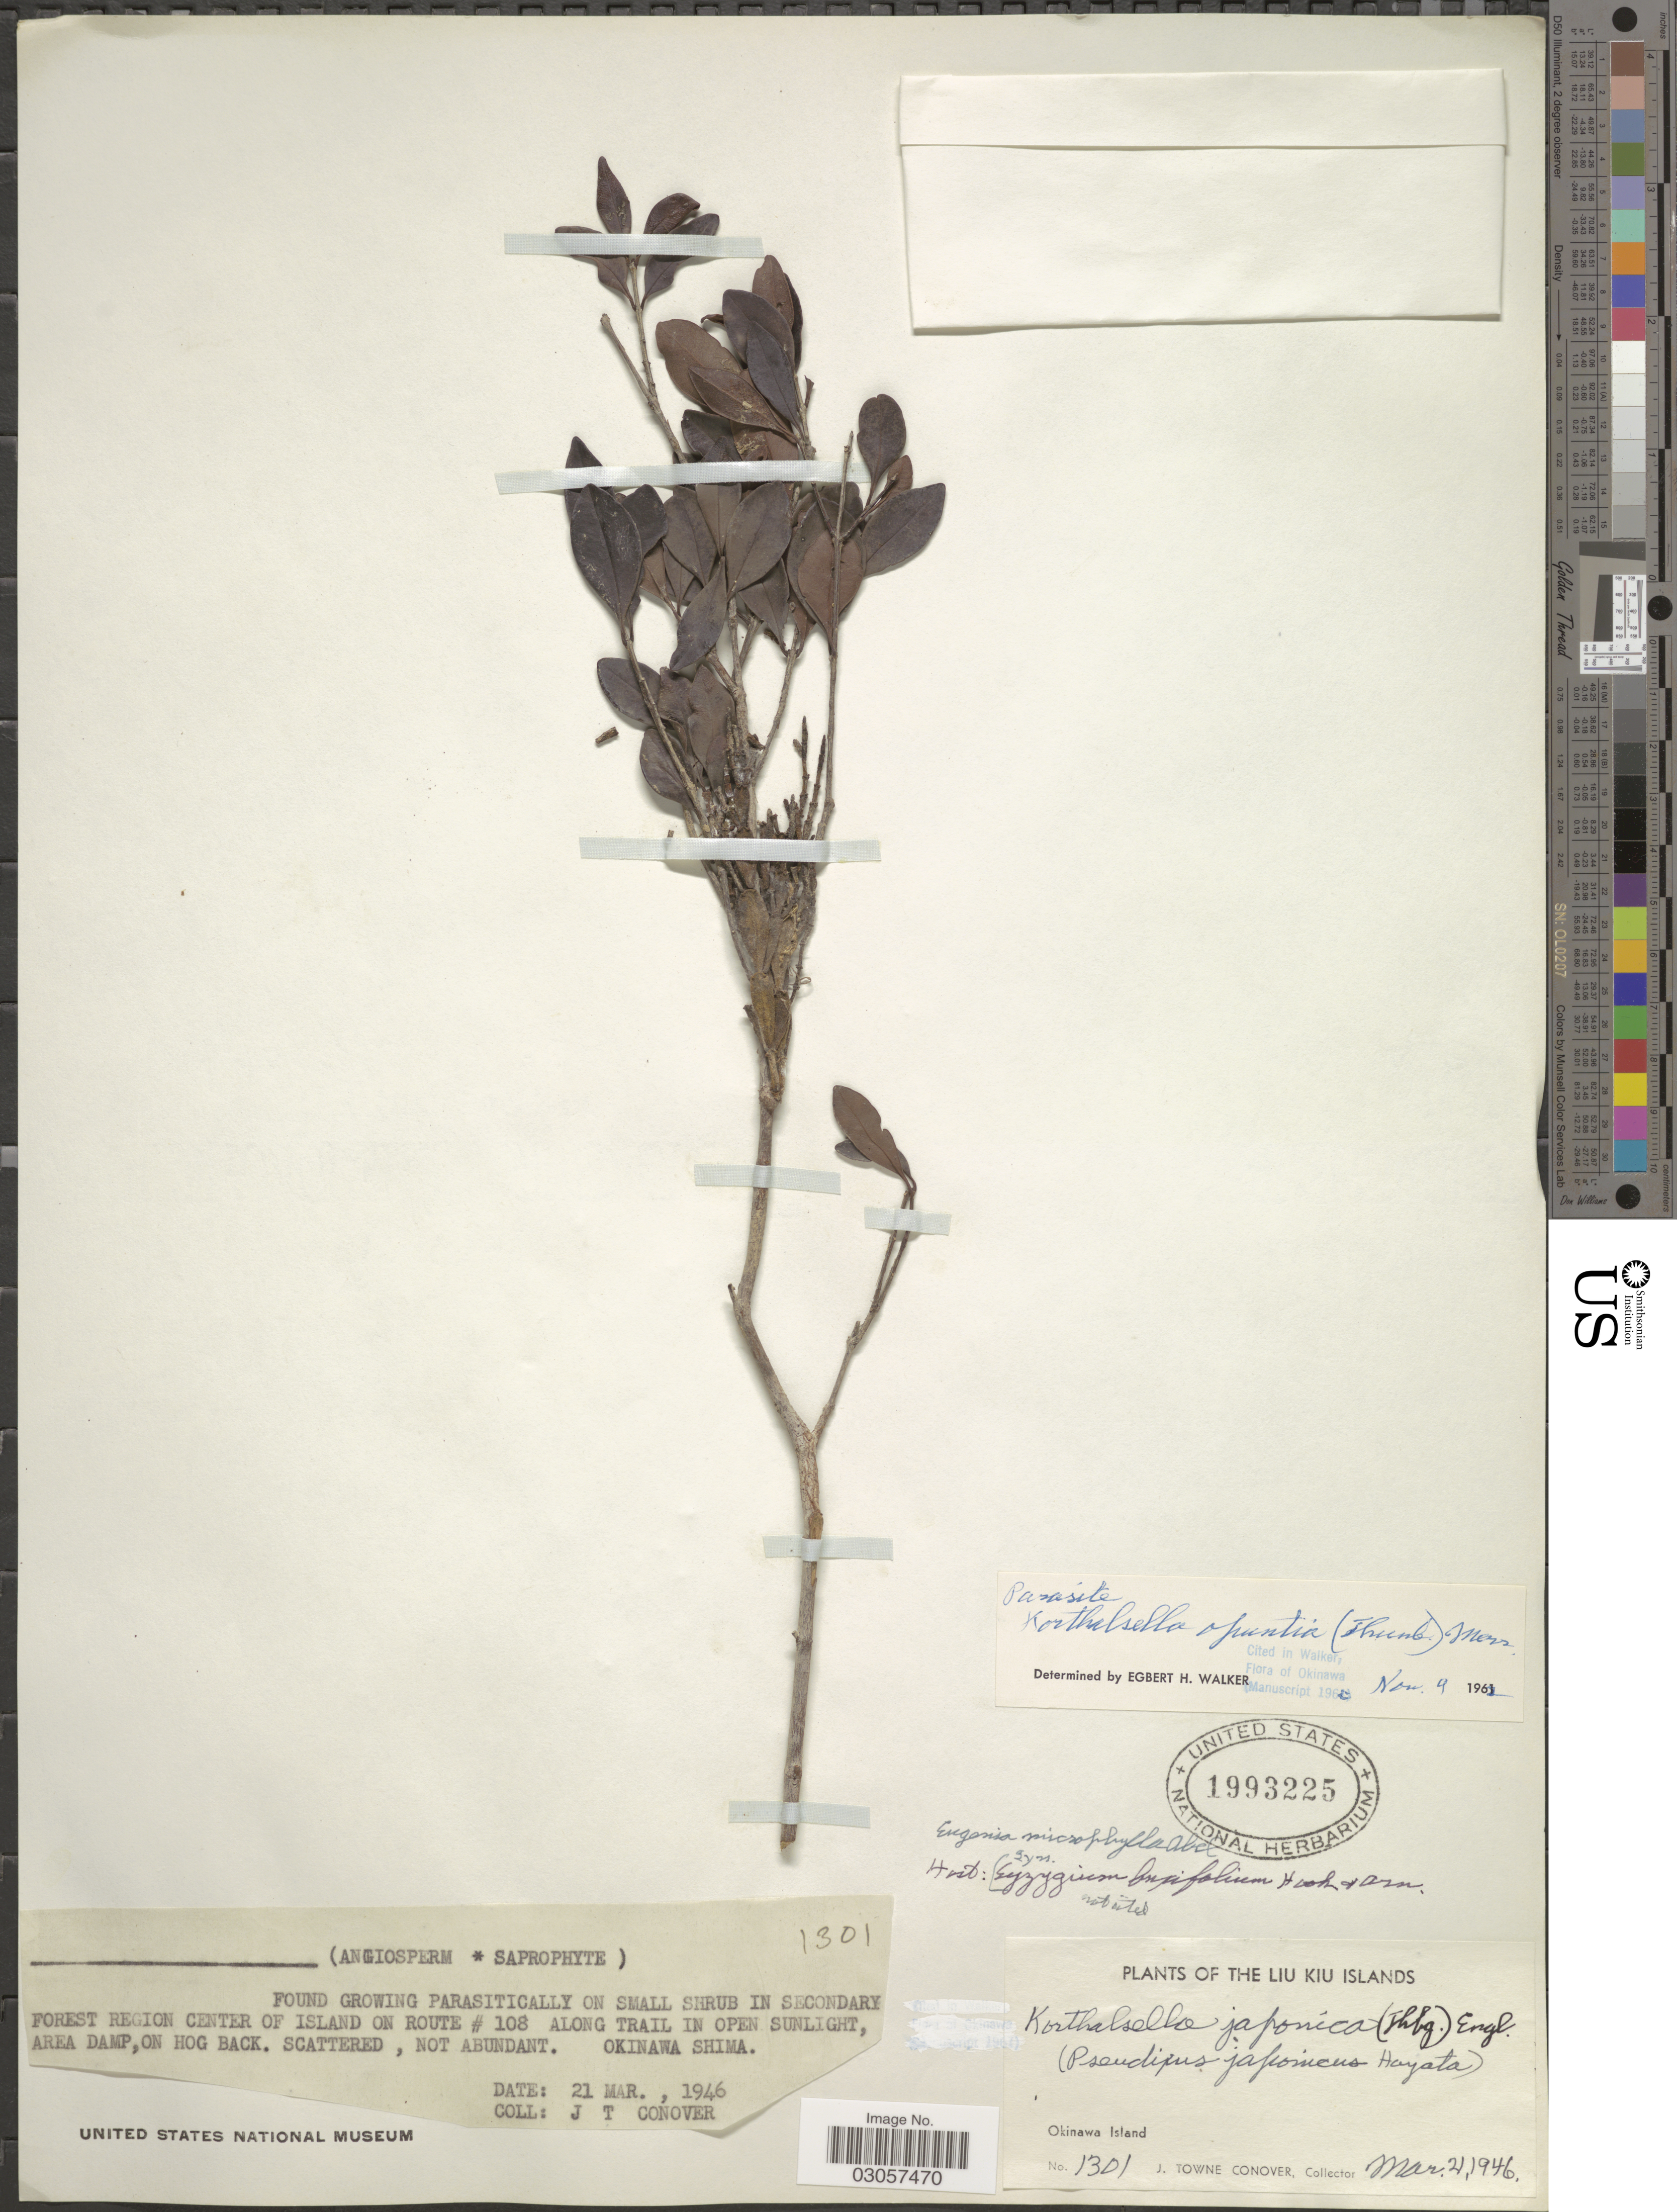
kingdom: Plantae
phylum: Tracheophyta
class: Magnoliopsida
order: Myrtales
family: Myrtaceae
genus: Syzygium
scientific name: Syzygium buxifolium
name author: Hook. & Arn.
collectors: J. T. Conover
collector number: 1301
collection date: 1946-03-21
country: Japan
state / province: Okinawa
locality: The Liu Kiu Islands, Okinawa Island, Okinawa Shima, Forest Region Center of Island on Route # 108 Along Trail in open Sunlight, Area Damp, on Hog Back.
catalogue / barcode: US 1993225